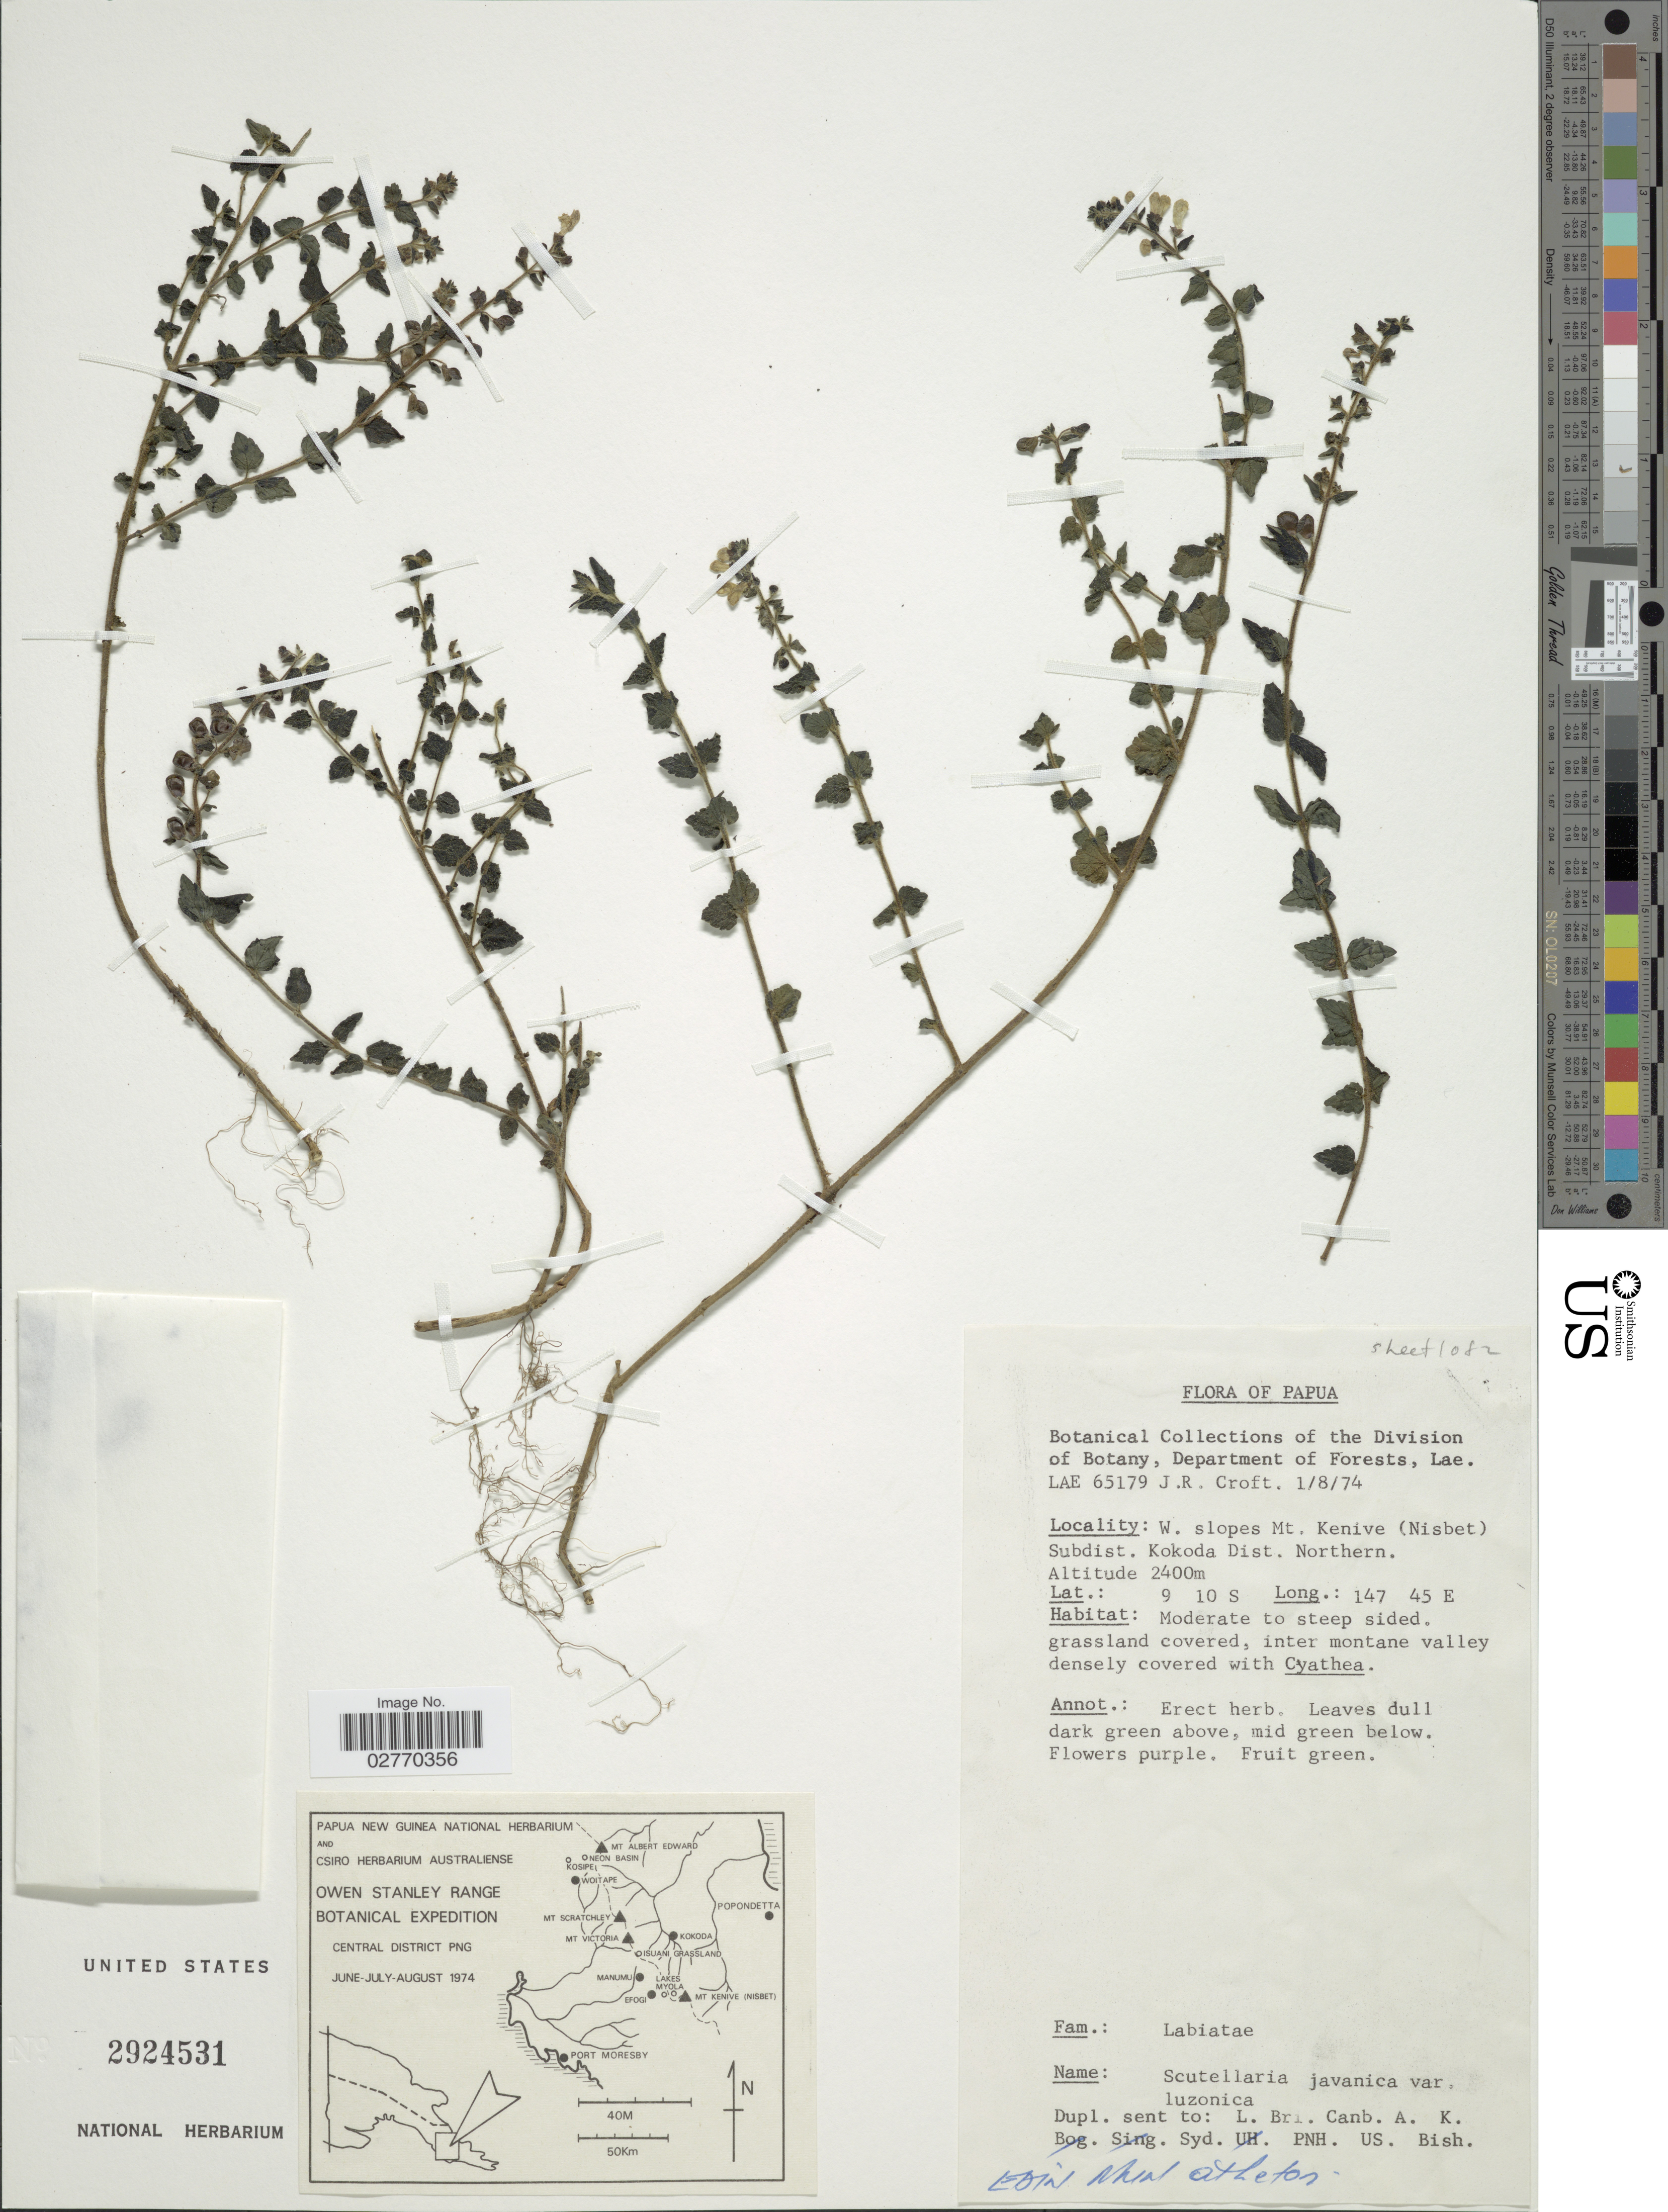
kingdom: Plantae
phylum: Tracheophyta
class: Magnoliopsida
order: Lamiales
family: Lamiaceae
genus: Scutellaria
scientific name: Scutellaria javanica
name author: Jungh.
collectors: J. R. Croft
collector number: LAE 65179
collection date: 1974-08-01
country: Papua New Guinea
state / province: Northern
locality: Papua. W. slopes Mt. Kenive (Nisbet) Subdist. Kokoda Dist. Northern.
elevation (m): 2400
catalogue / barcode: US 2924531